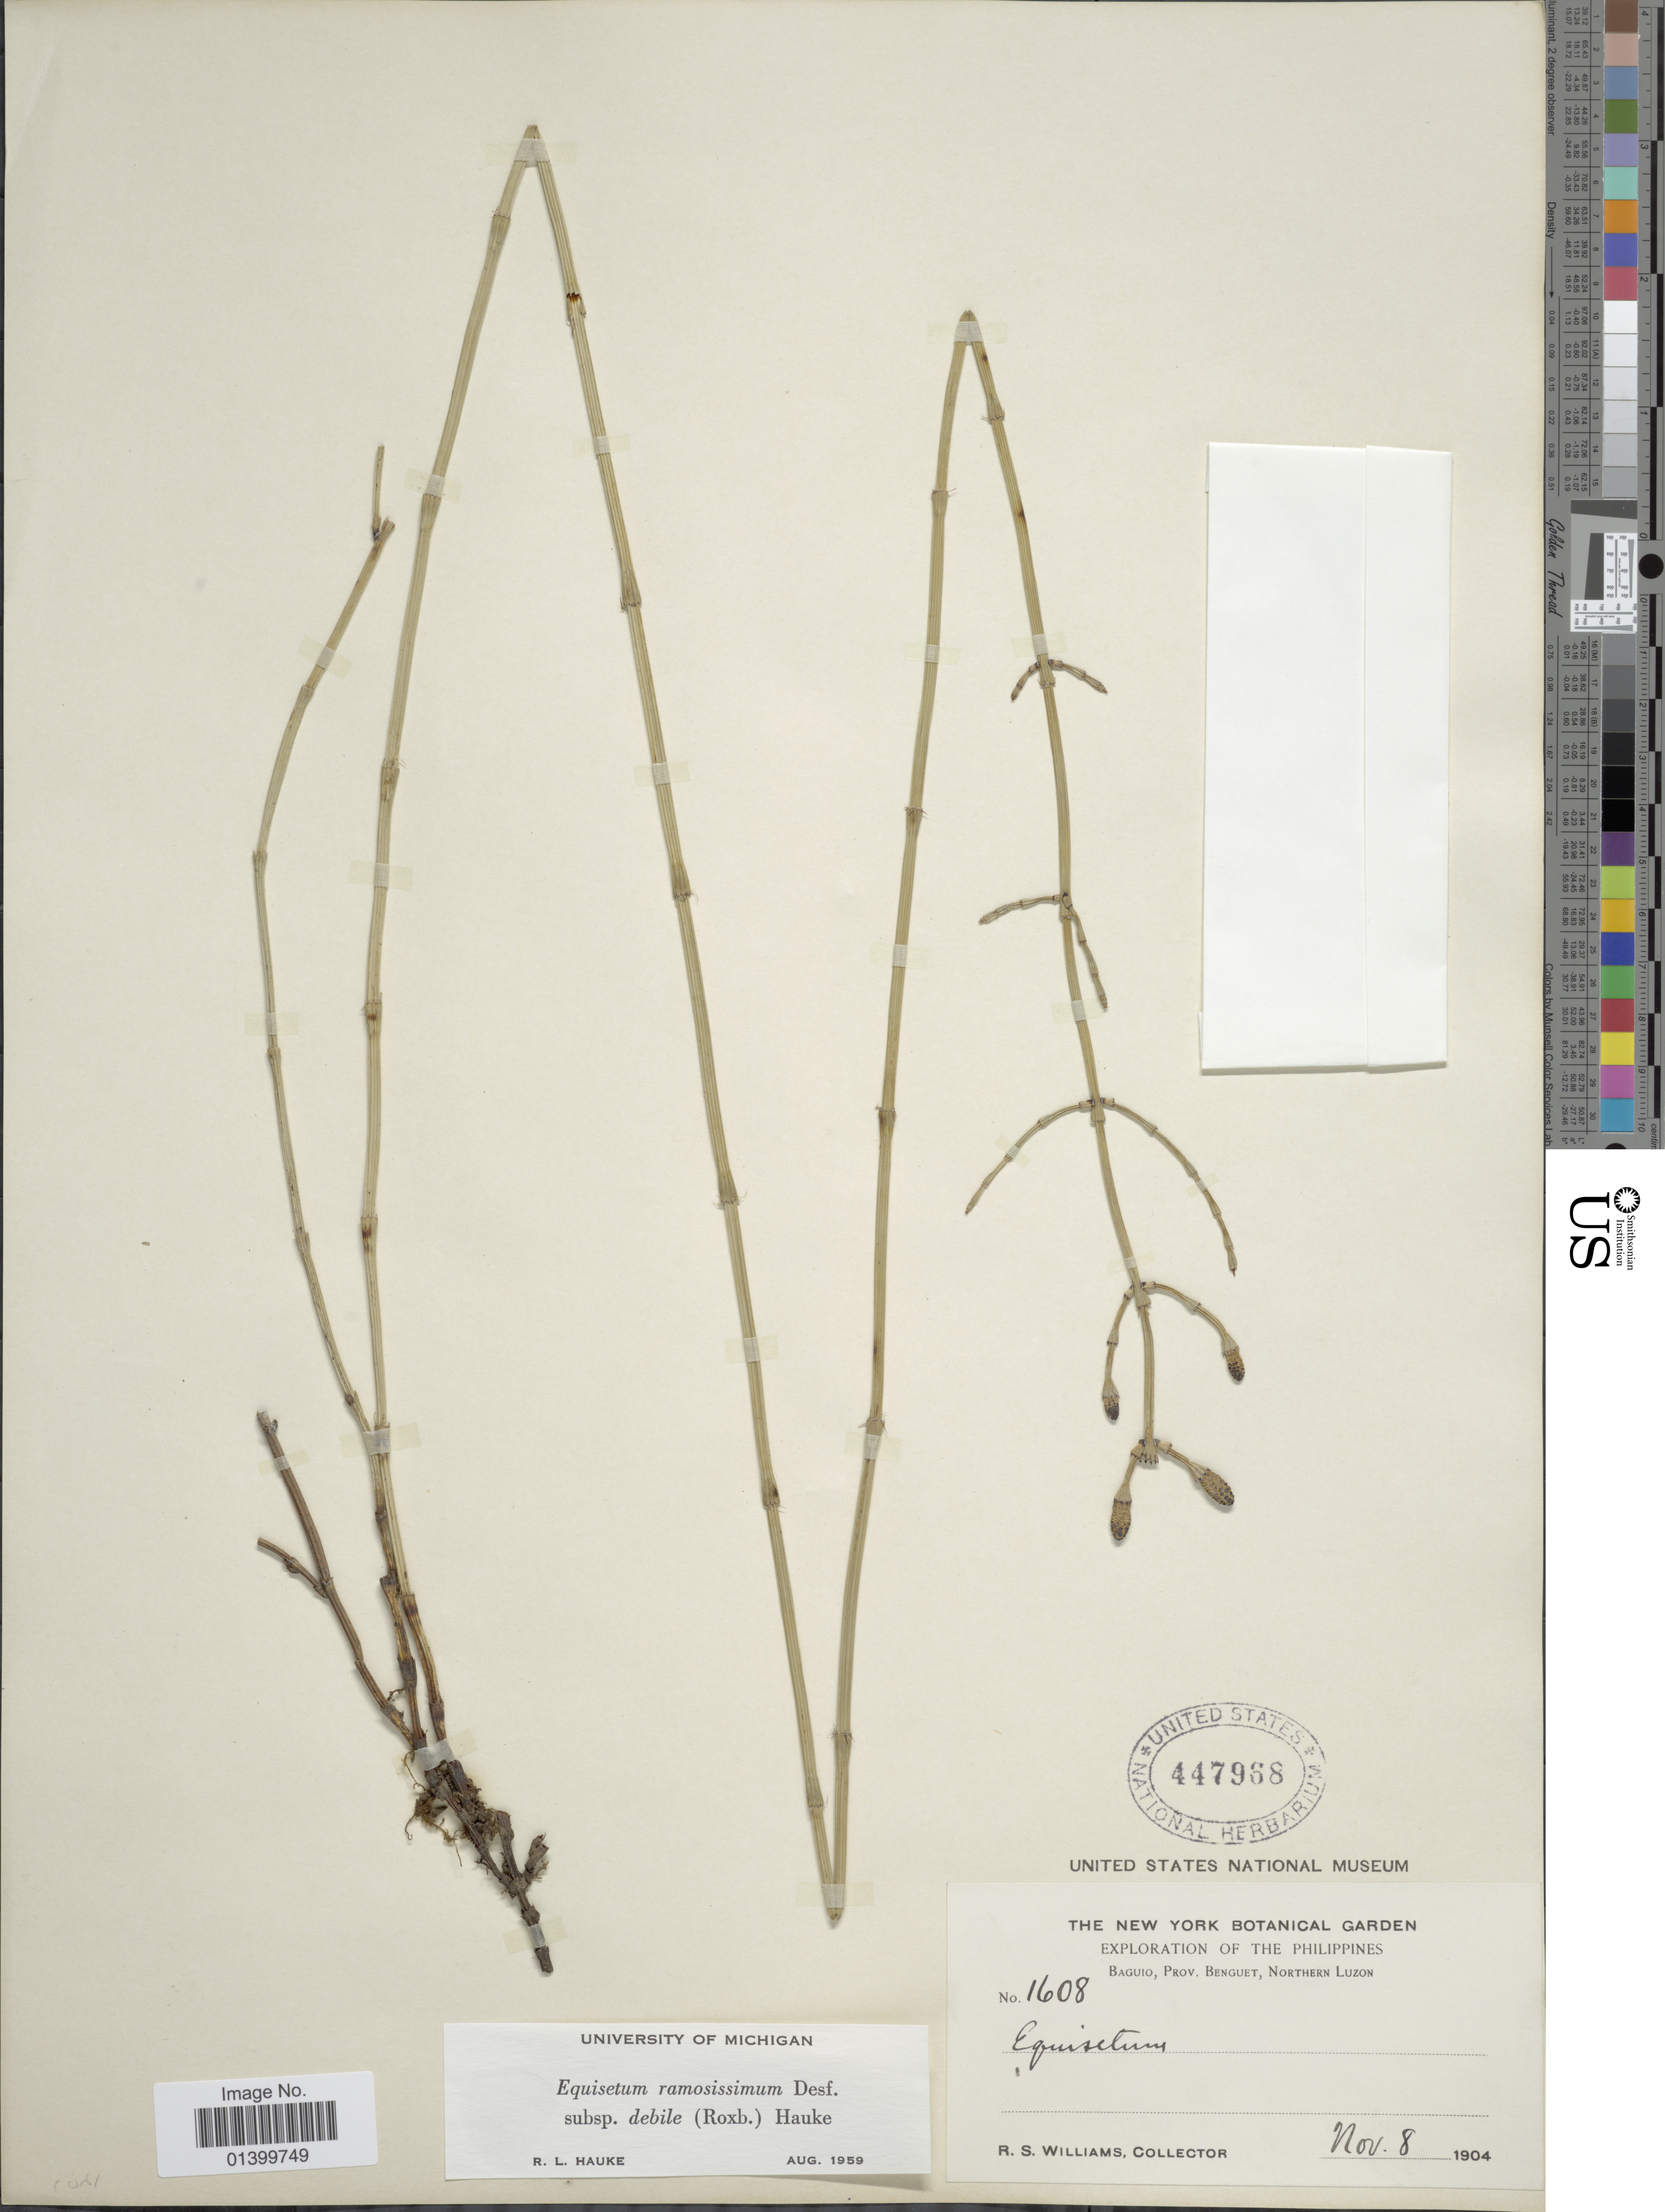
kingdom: Plantae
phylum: Tracheophyta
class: Polypodiopsida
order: Equisetales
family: Equisetaceae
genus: Equisetum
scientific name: Equisetum ramosissimum subsp. debile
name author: (Roxb. ex Vaucher) Hauke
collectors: R. S. Williams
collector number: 1608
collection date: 1904-11-08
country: Philippines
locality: Baguio, Prov. Benguet, Northern Luzon.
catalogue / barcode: US 447968